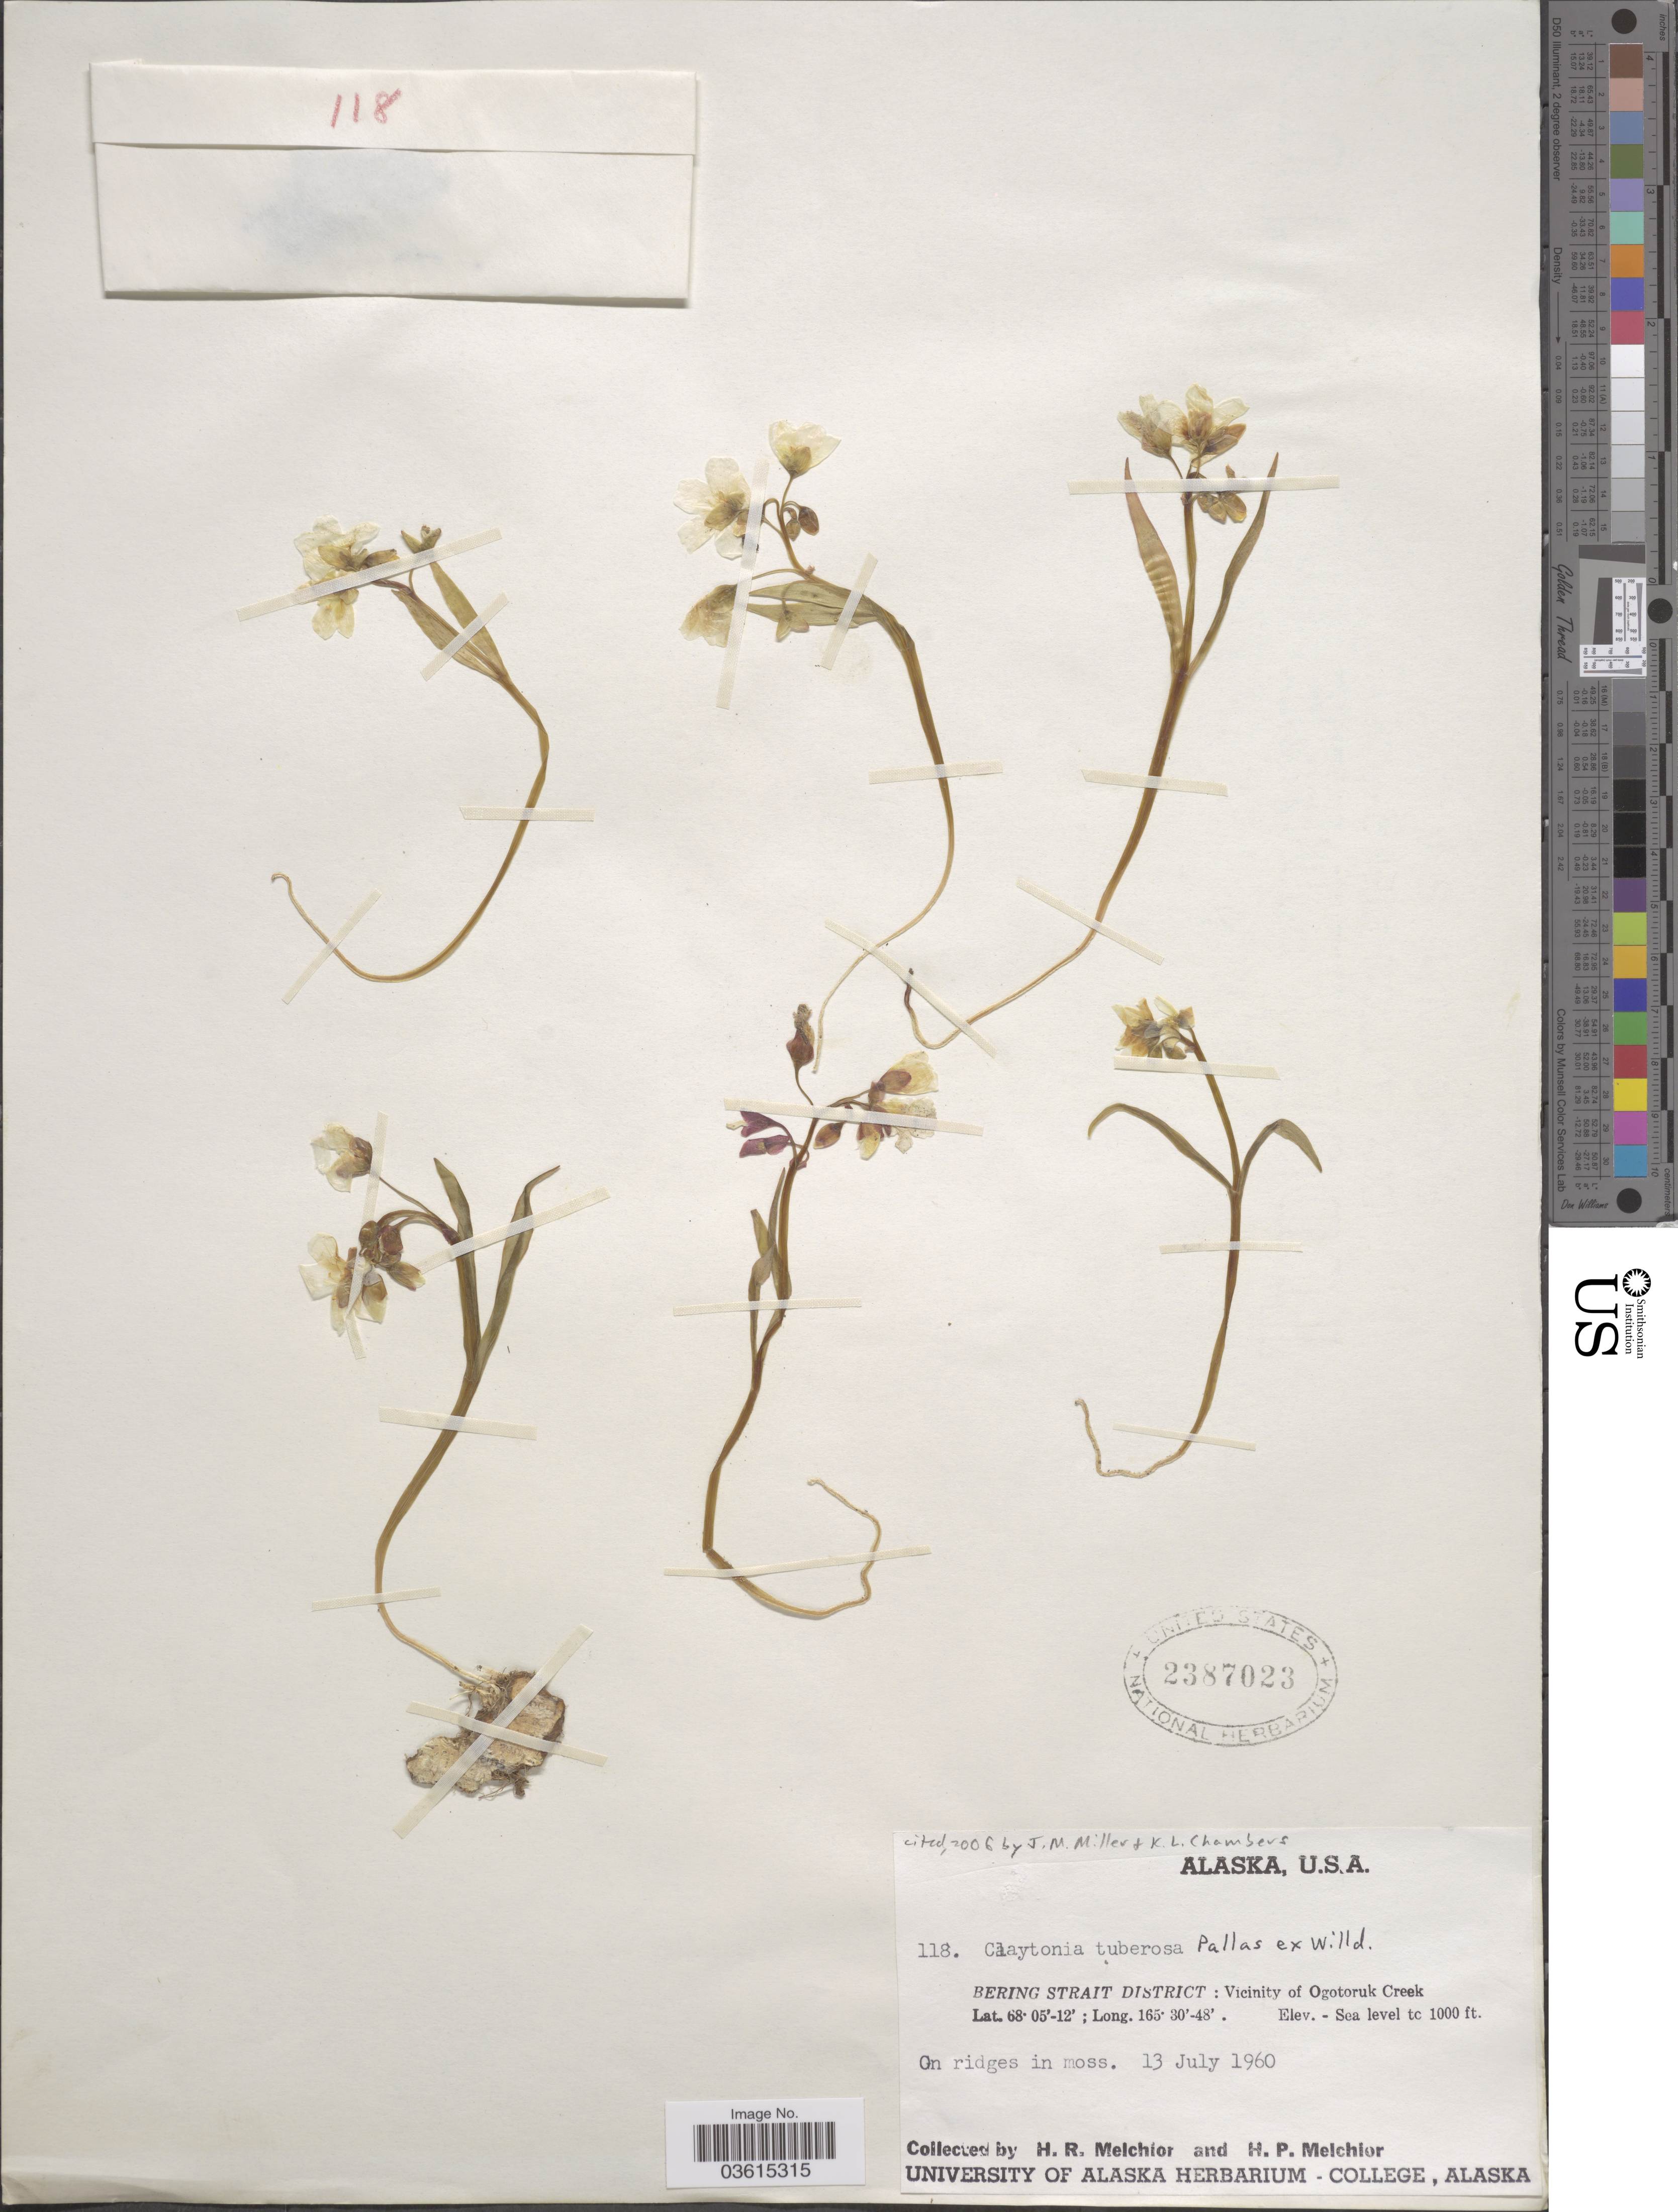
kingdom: Plantae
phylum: Tracheophyta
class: Magnoliopsida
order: Caryophyllales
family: Montiaceae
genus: Claytonia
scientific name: Claytonia tuberosa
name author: Pall. ex Willd.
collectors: H. R. Melchior & H. P. Melchior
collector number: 118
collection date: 1960-07-13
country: United States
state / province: Alaska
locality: Bering Strait District: Vicinity of Ogotoruk Creek.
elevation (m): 0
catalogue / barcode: US 2387023